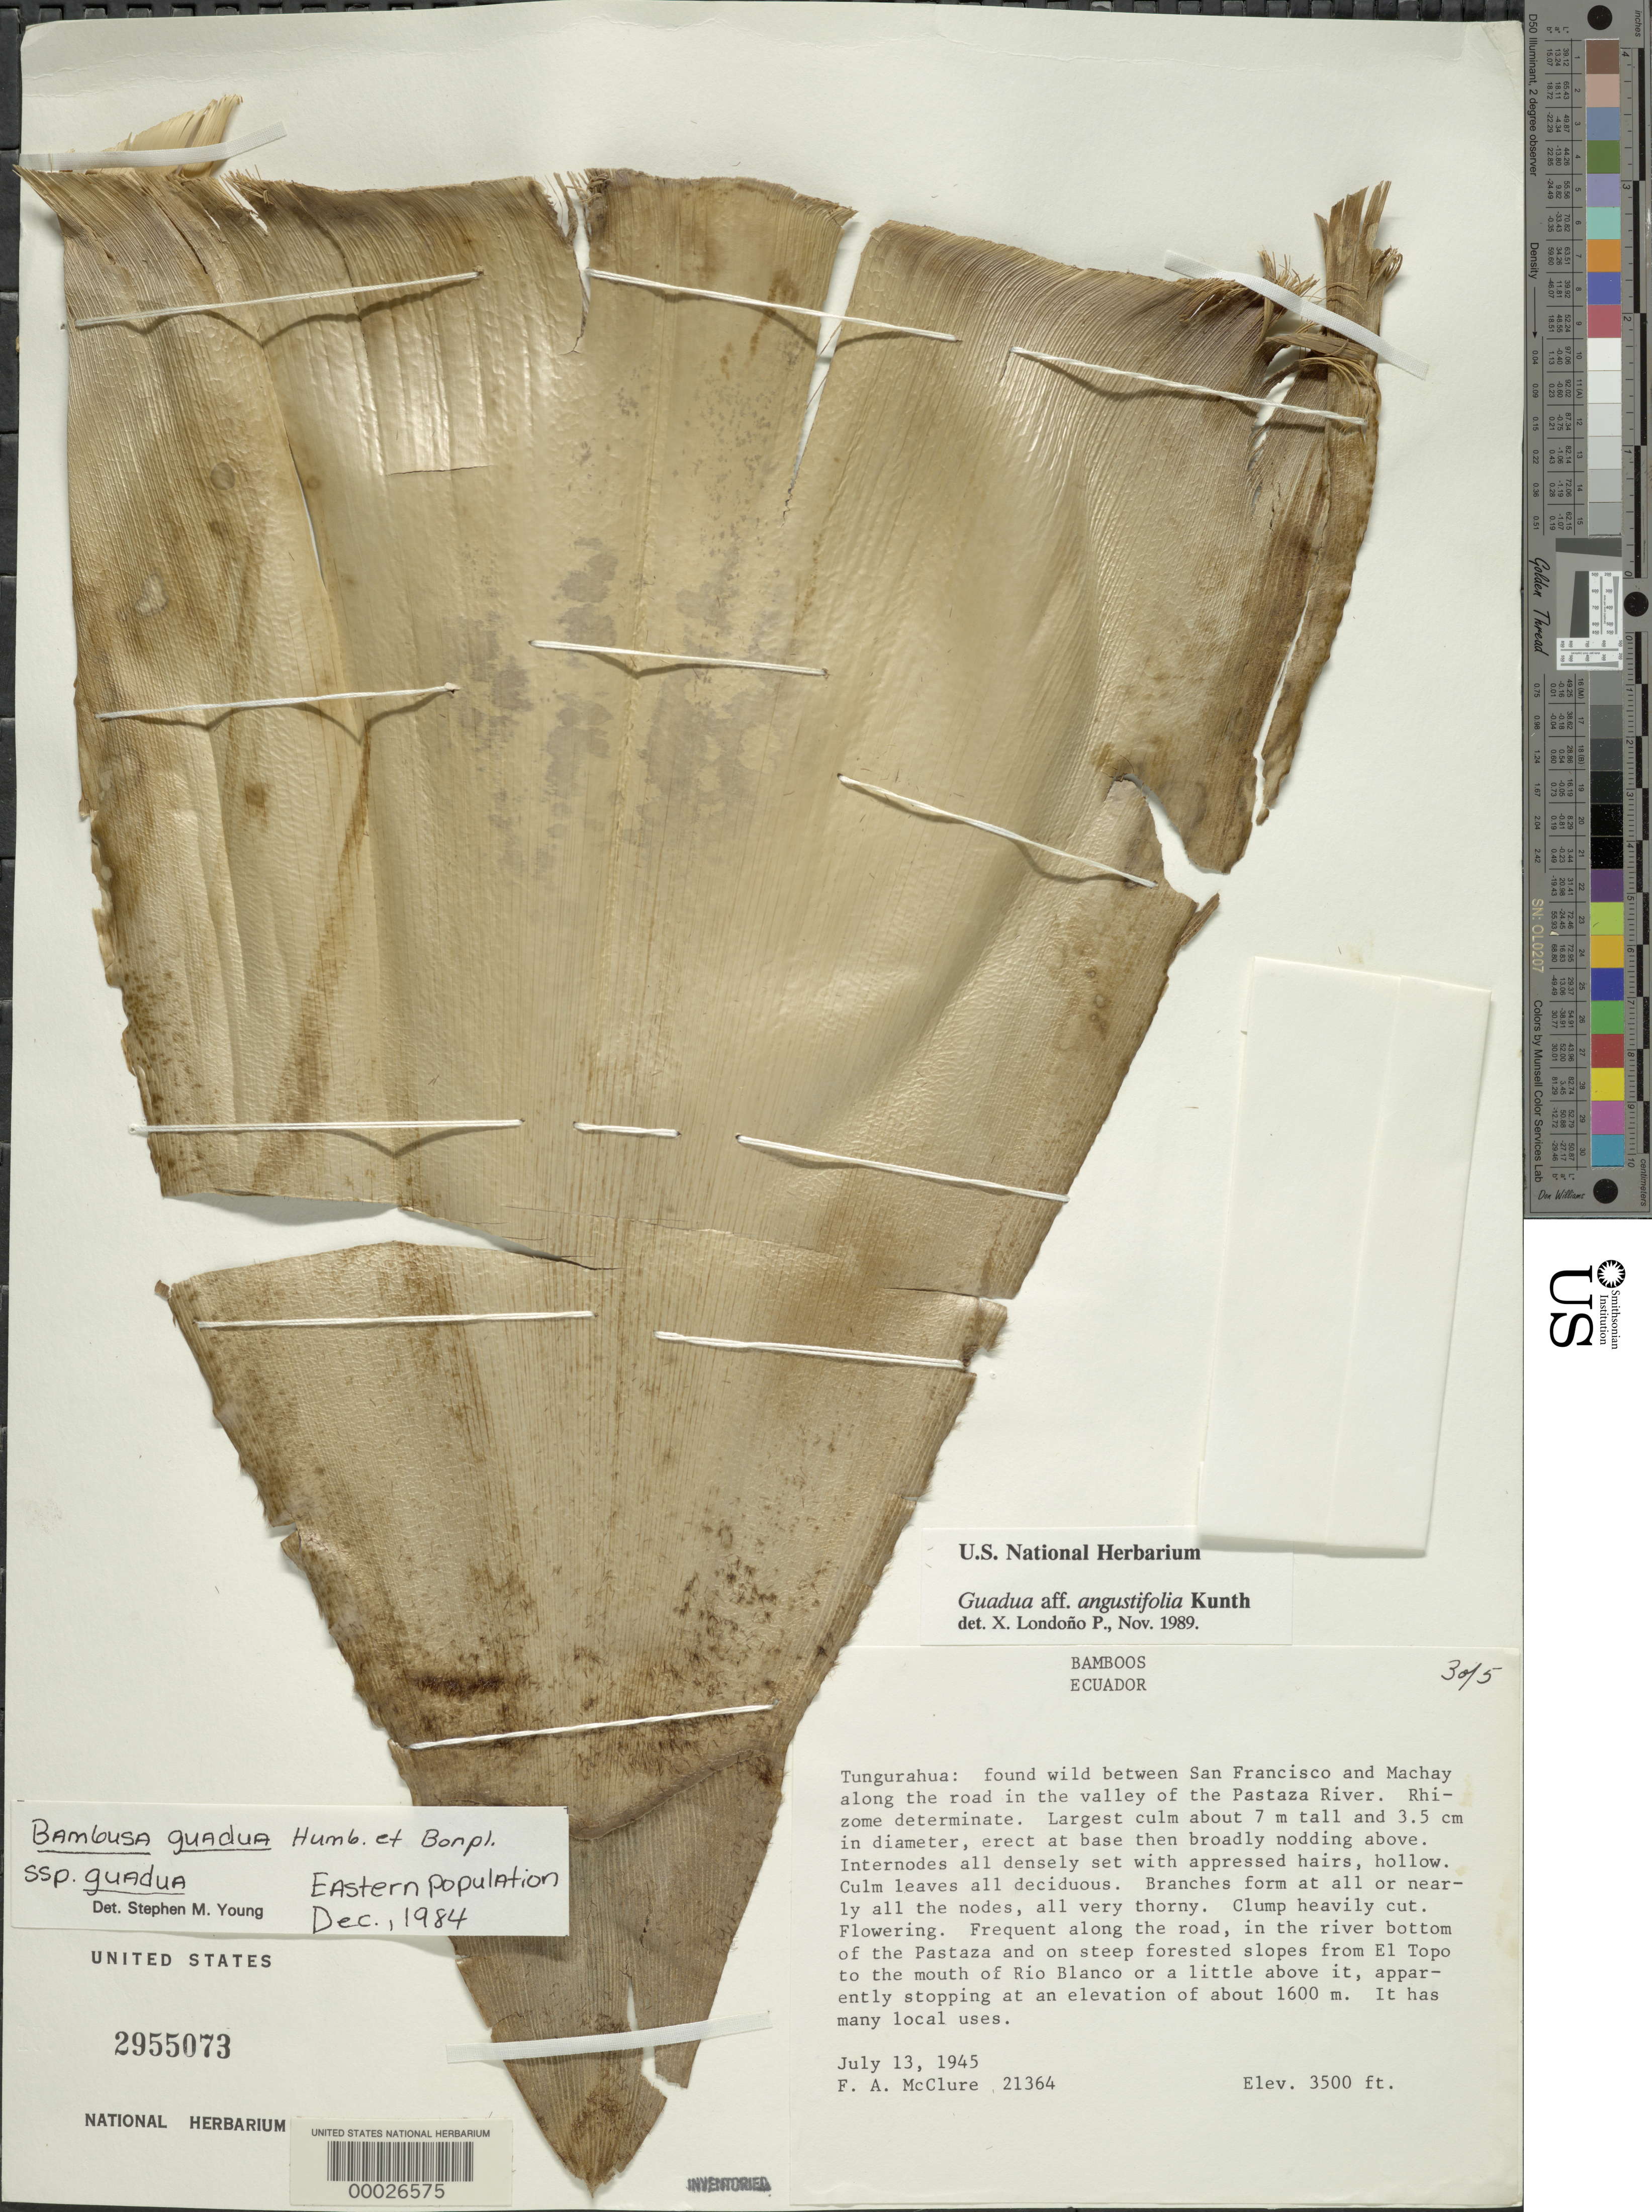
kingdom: Plantae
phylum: Tracheophyta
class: Liliopsida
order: Poales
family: Poaceae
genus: Guadua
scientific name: Guadua uncinata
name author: Londoño & L.G. Clark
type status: Holotype Fragment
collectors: F. A. McClure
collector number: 21364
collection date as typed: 13 Jul 1945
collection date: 1945-07-13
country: Ecuador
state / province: Tungurahua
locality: Between San Francisco and machay along the road in the Valley of the pastaza River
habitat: Along the road, in the river bottom, and on steep forested slopes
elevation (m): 1068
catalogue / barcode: US 2955073